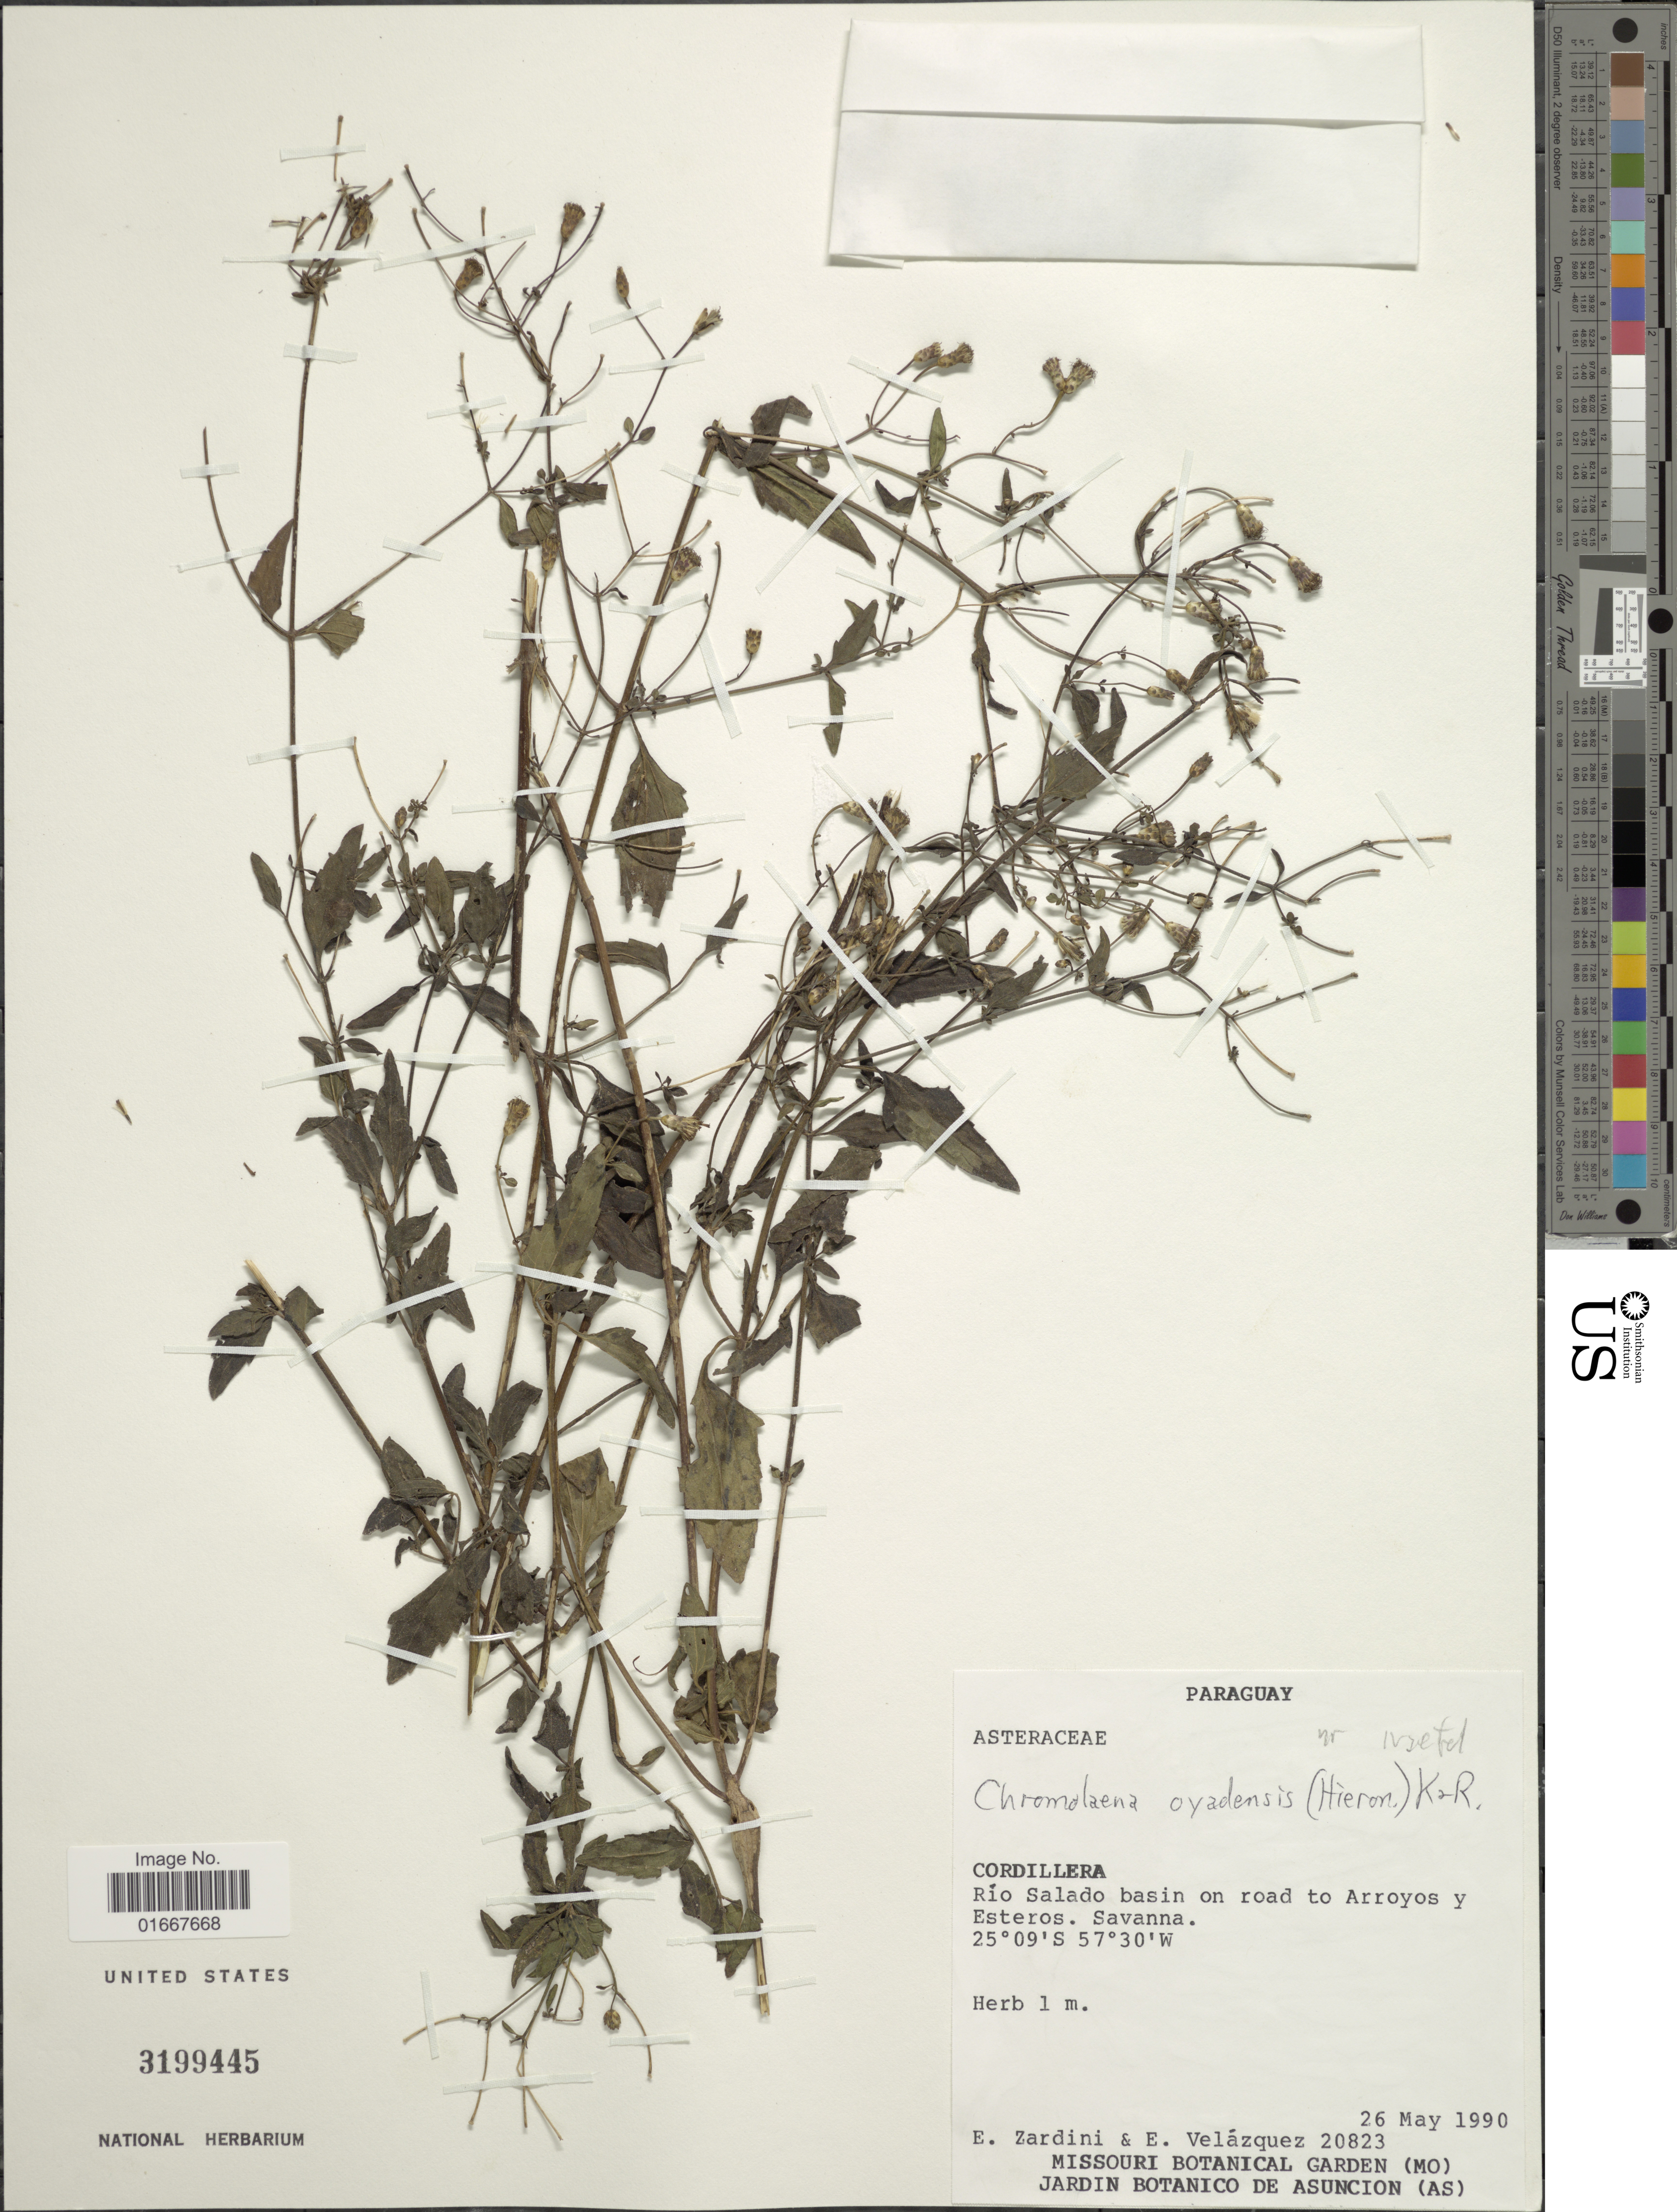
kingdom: Plantae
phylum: Tracheophyta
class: Magnoliopsida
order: Asterales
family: Asteraceae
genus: Chromolaena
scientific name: Chromolaena oyadensis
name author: (Hieron.) R.M. King & H. Rob.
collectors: E. M. Zardini & E. Velazquez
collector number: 20823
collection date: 1990-05-26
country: Paraguay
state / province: Cordillera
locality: Río Salado basin on road to Arroyos y Esteros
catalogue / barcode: US 3199445